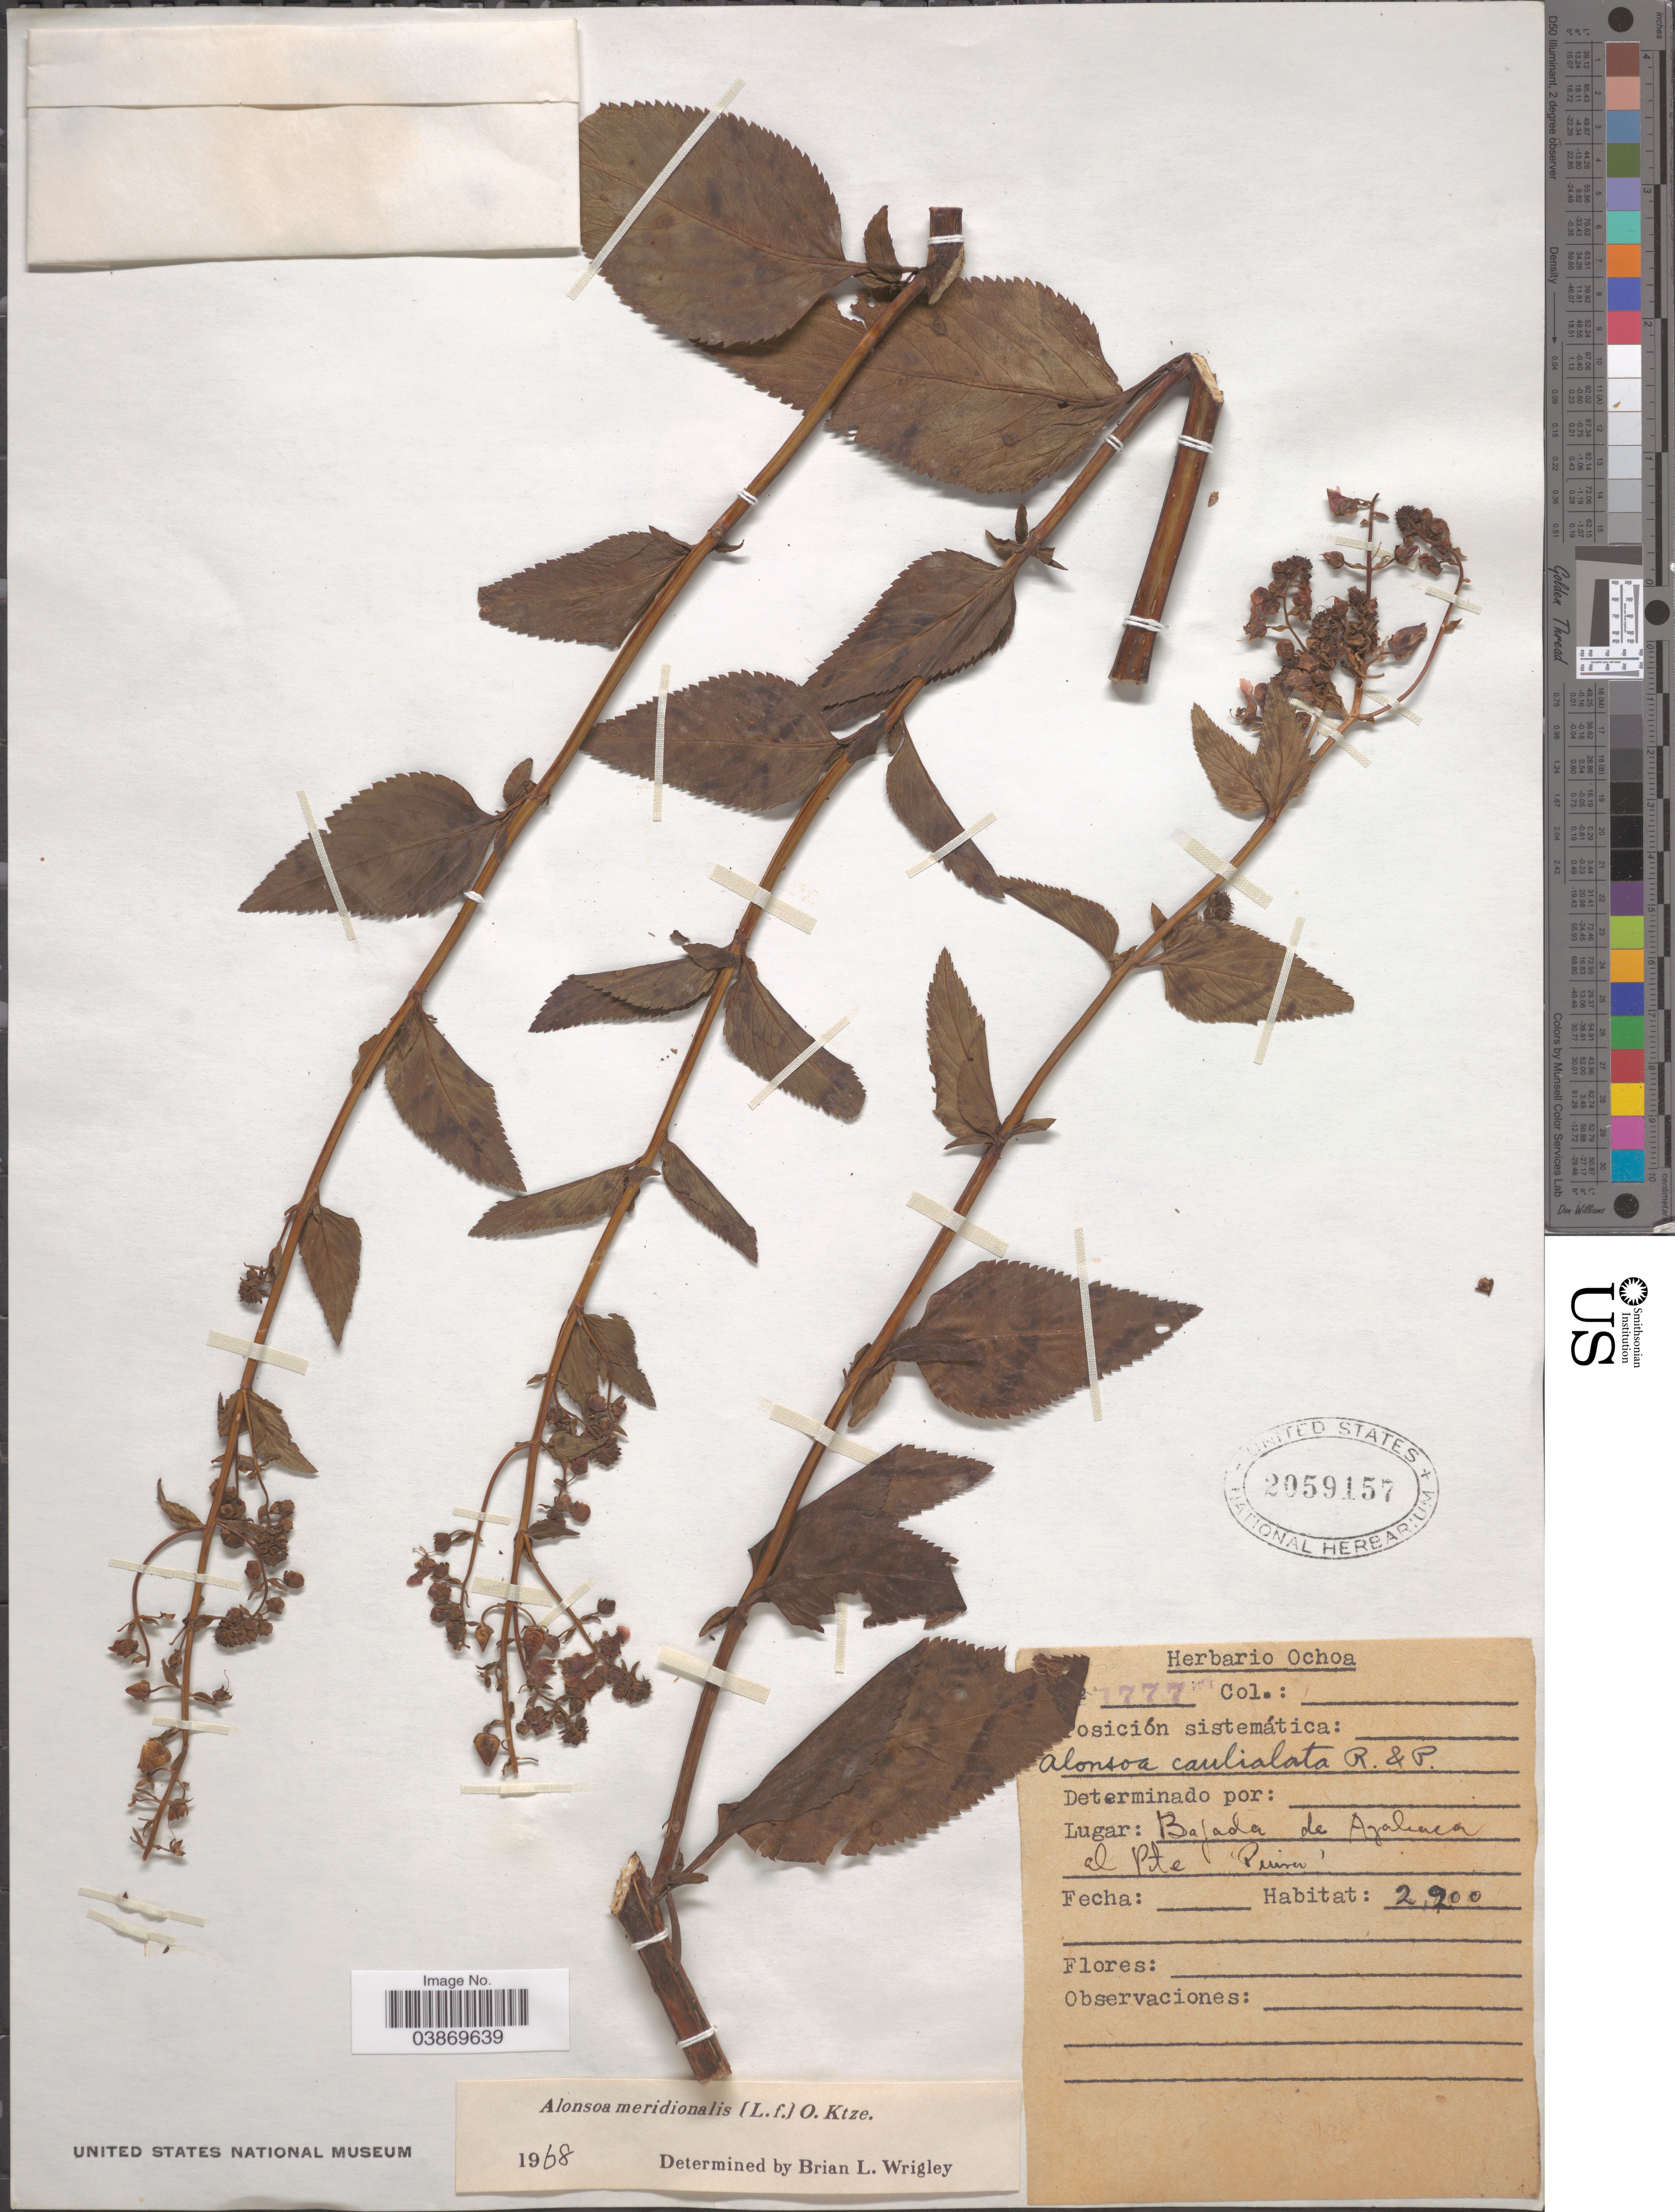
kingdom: Plantae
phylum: Tracheophyta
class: Magnoliopsida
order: Lamiales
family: Scrophulariaceae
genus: Alonsoa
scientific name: Alonsoa meridionalis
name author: (L. f.) Kuntze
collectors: ex herb. Ochoa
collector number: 1777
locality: Bajada de Ajalinea al Pte 'Puira [interpreted]'.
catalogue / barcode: US 2059157